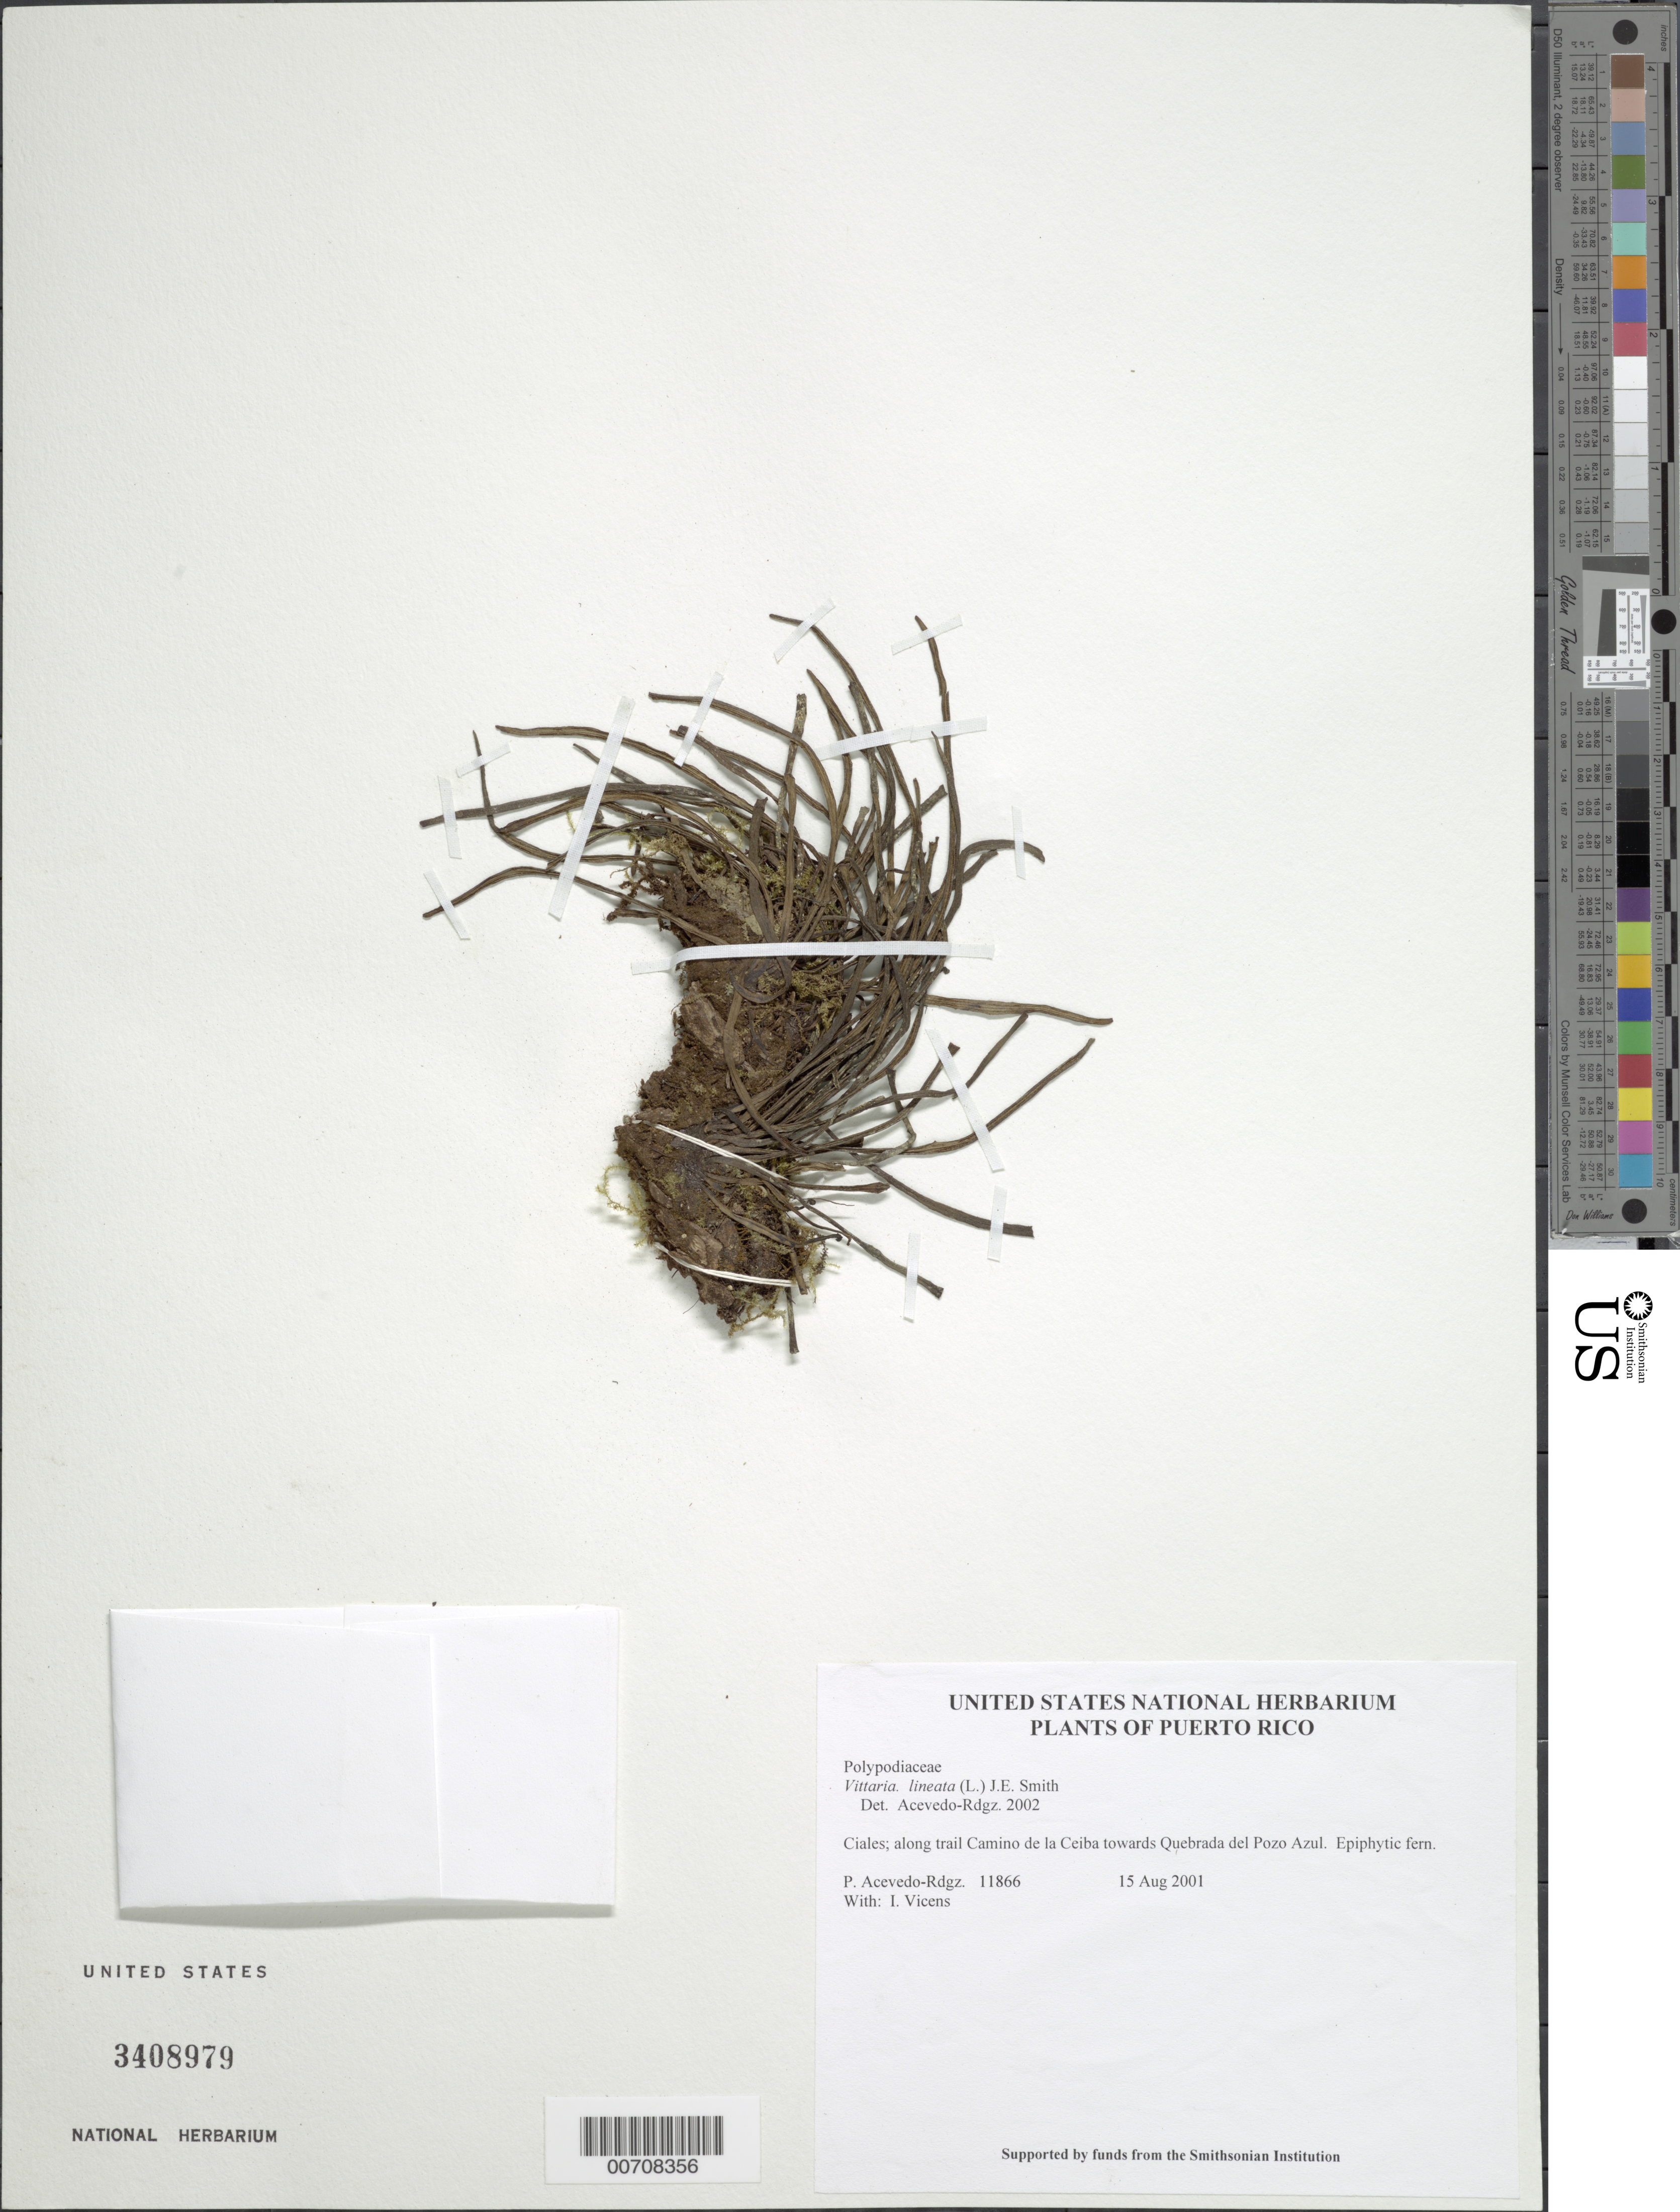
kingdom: Plantae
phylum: Tracheophyta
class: Polypodiopsida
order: Polypodiales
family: Pteridaceae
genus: Vittaria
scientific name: Vittaria lineata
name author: (L.) Sm.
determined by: Acevedo-Rodríguez, P., (BOT), Smithsonian Institution - National Museum of Natural History (UNITED STATES)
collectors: P. Acevedo-Rodr. & I. Vicens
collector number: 11866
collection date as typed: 15 Aug 2001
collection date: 2001-08-15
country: Puerto Rico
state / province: Ciales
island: Puerto Rico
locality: Ciales; along trail Camino de la Ceiba towards Quebrada del Pozo Azul.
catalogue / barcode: US 3408979